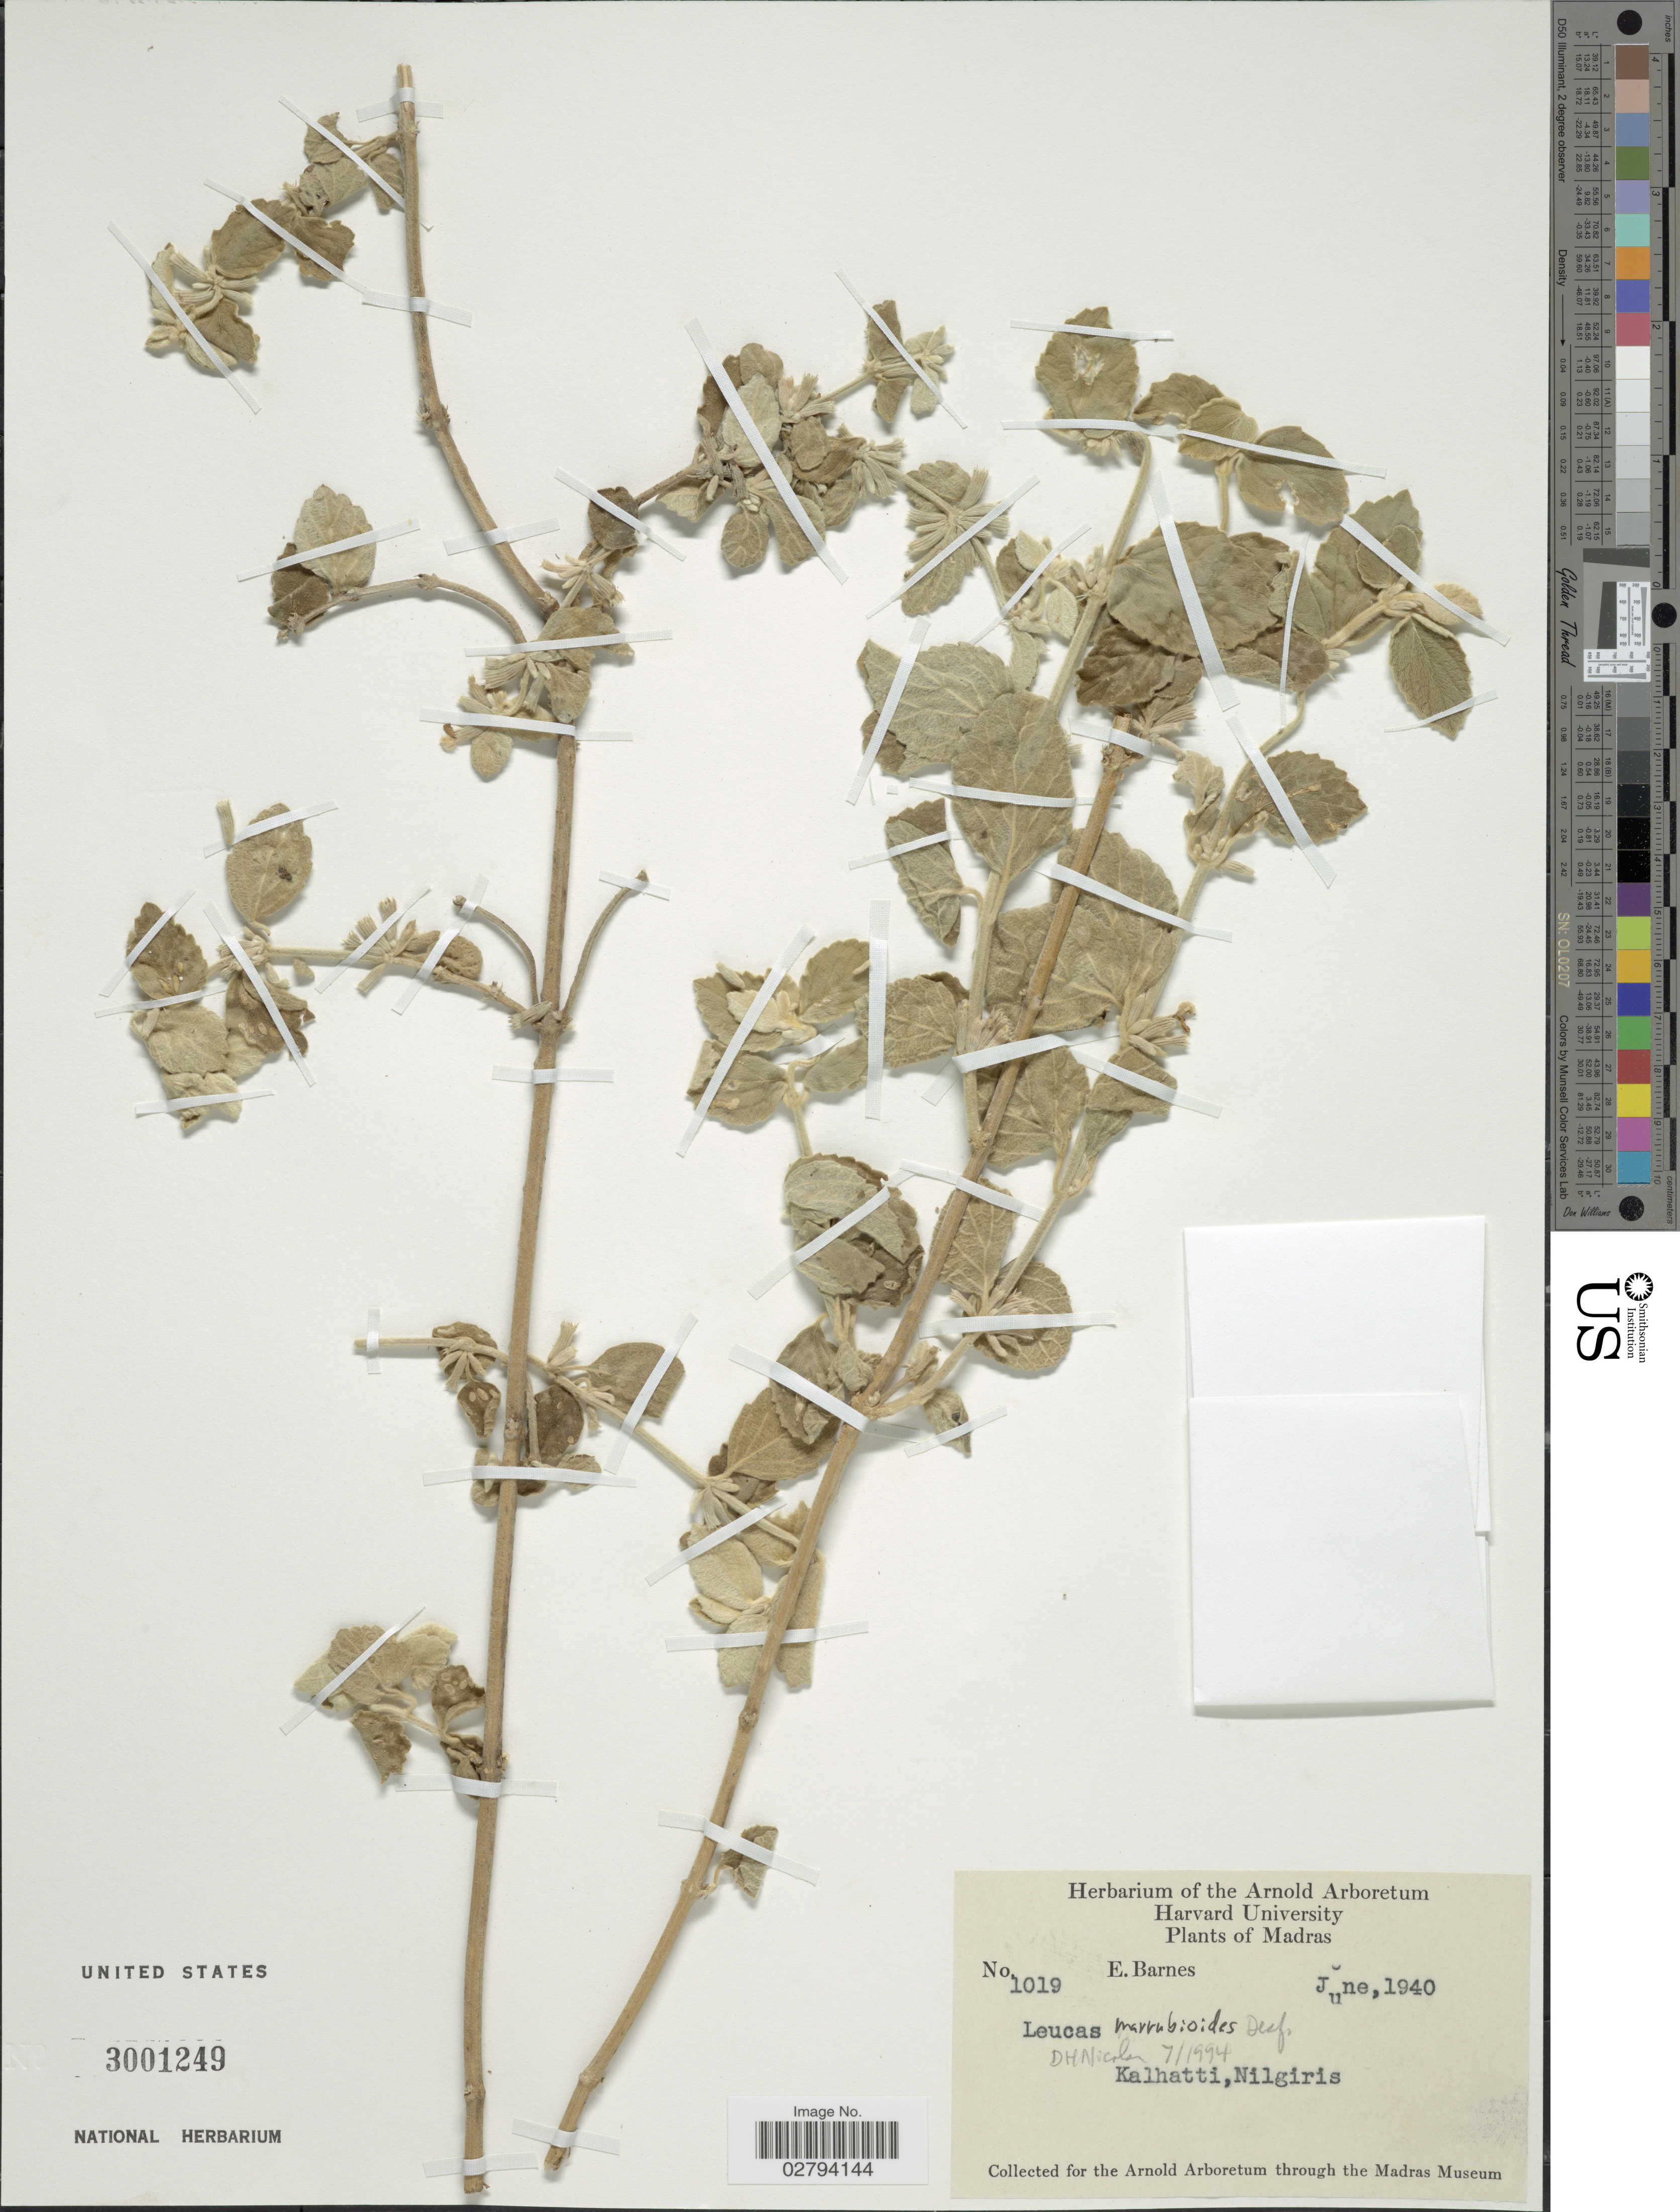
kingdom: Plantae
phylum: Tracheophyta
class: Magnoliopsida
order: Lamiales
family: Lamiaceae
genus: Leucas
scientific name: Leucas marrubioides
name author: Desf.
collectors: E. Barnes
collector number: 1019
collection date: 1940-06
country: India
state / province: Tamil Nadu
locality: Madras, Kalhatti, Nilgiris.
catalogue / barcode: US 3001249